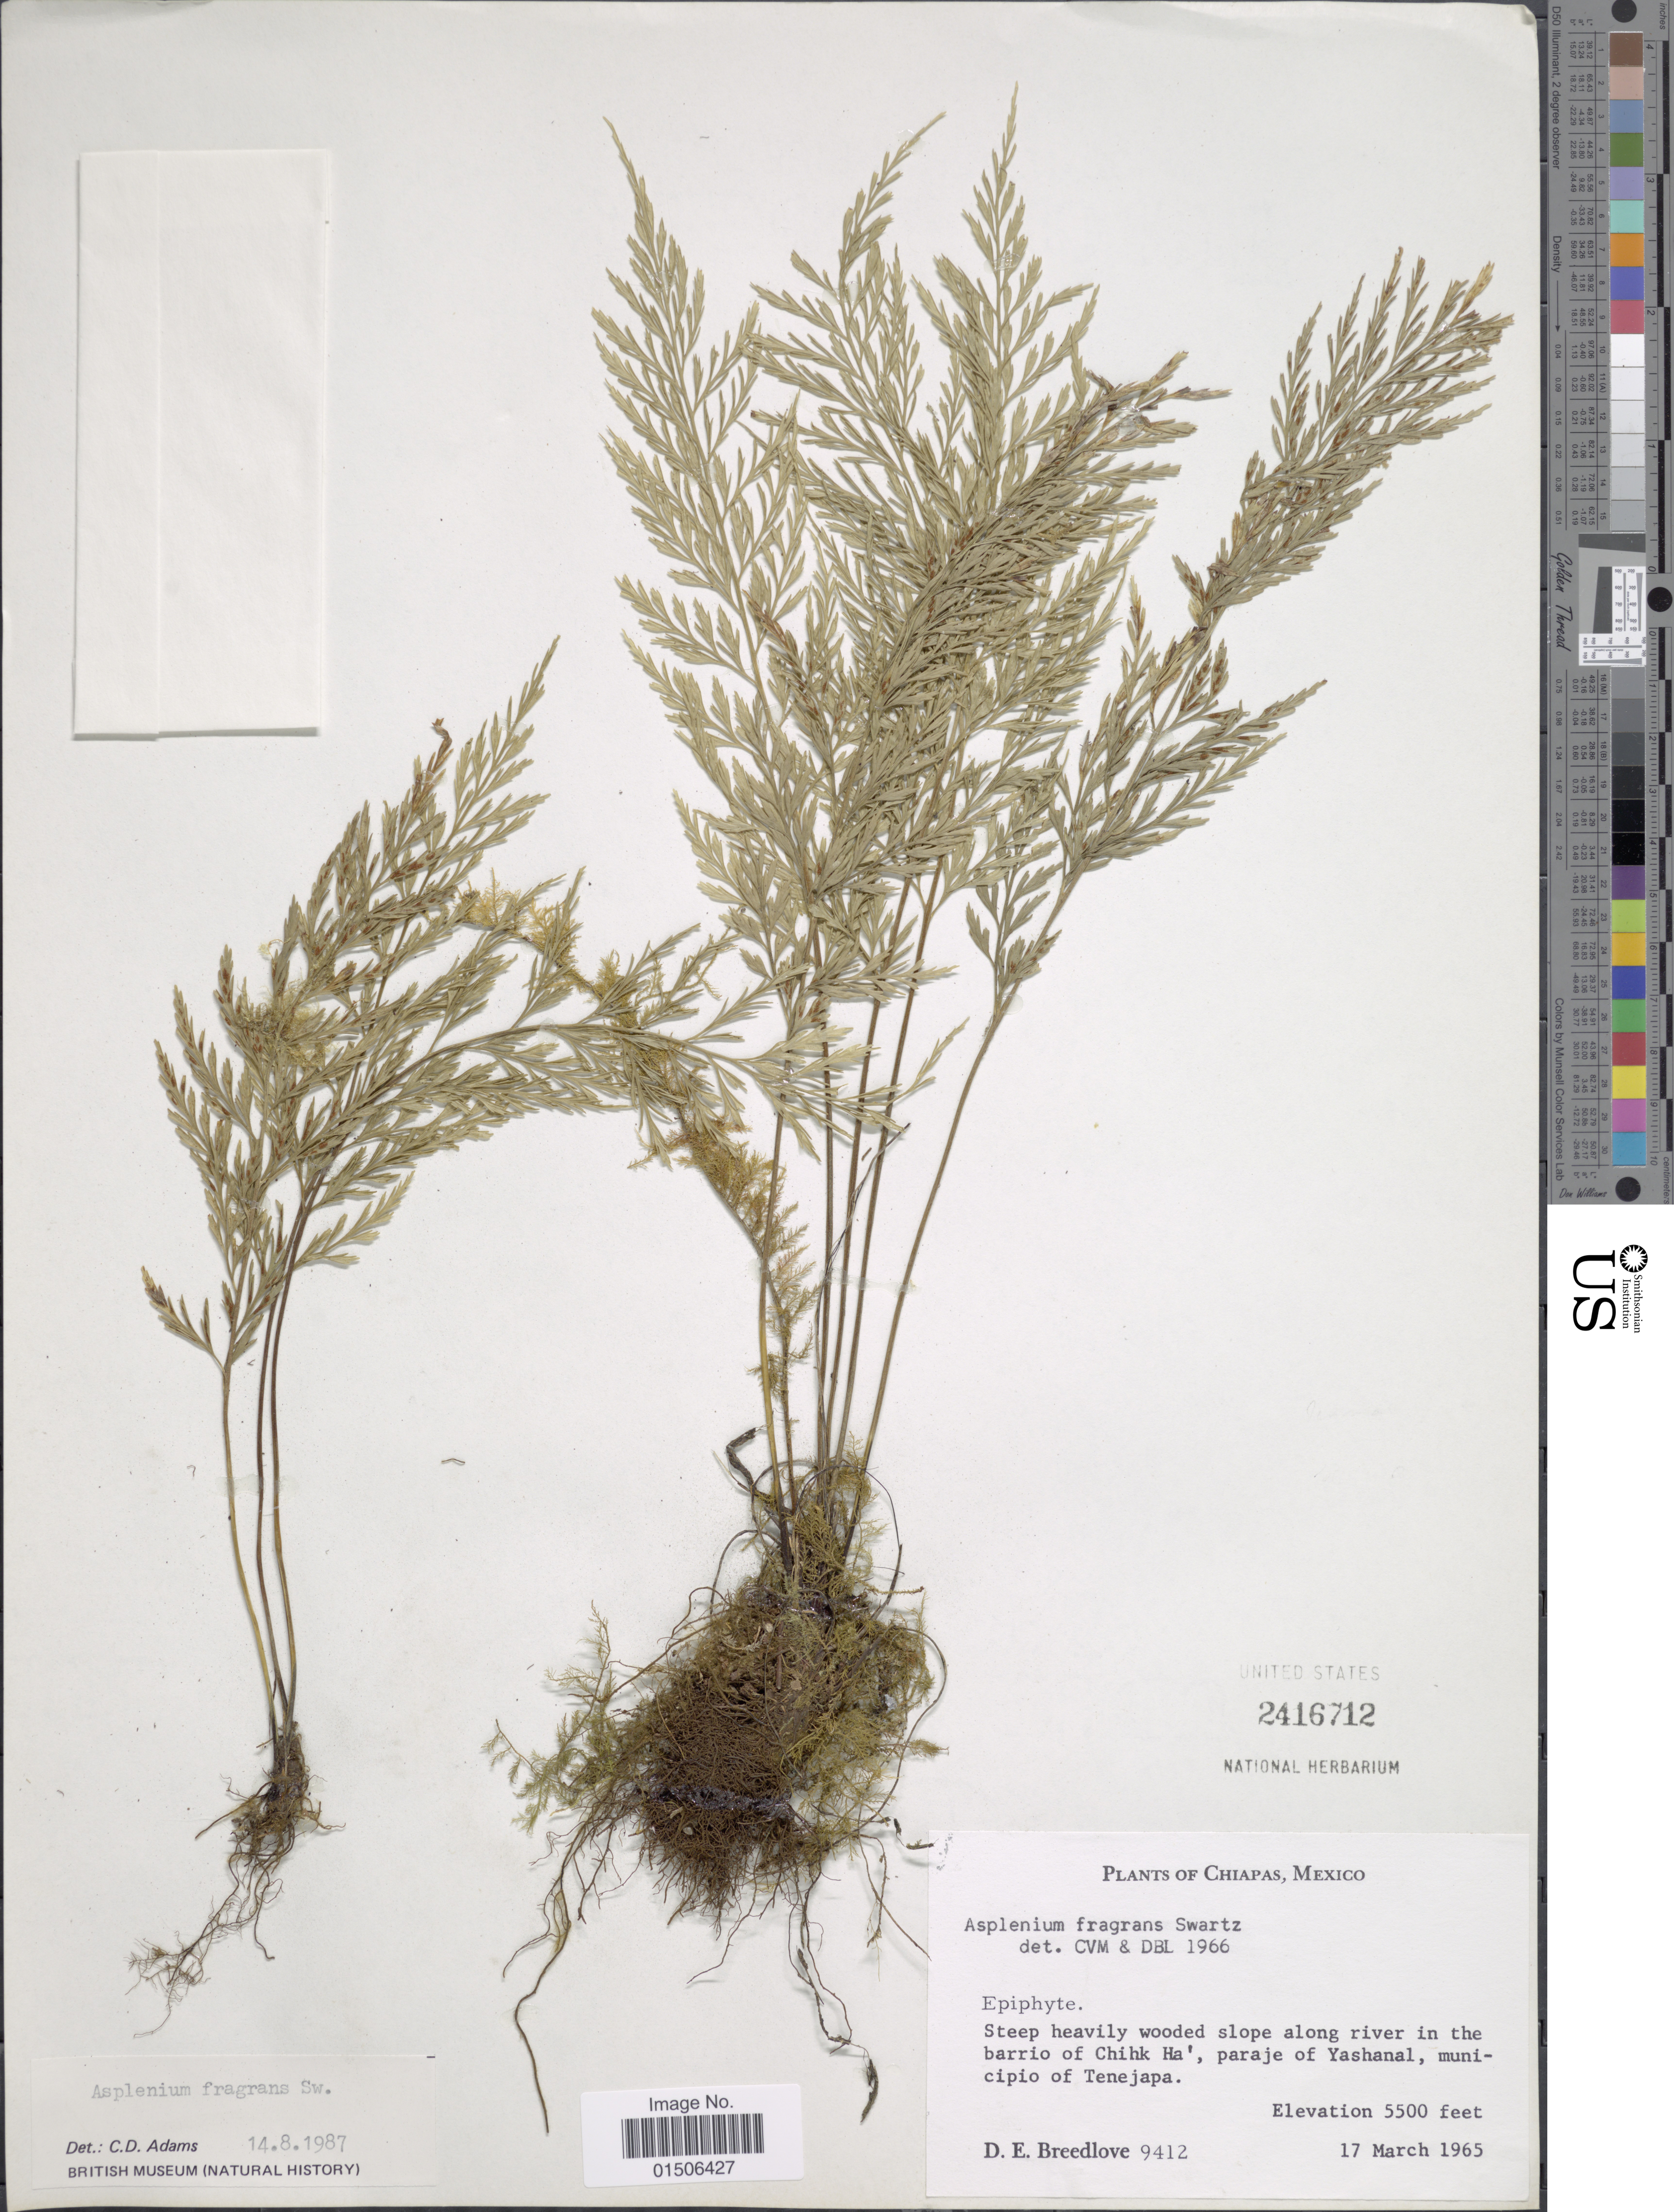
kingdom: Plantae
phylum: Tracheophyta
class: Polypodiopsida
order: Polypodiales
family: Aspleniaceae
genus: Asplenium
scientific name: Asplenium fragrans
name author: Sw.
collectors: D. E. Breedlove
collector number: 9412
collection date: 1965-03-17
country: Mexico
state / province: Chiapas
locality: Steep heavily wooded slope along river in the barrio of Chihk Ha', paraje Yashanal, municpio of Tenejapa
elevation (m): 1676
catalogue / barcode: US 2416712